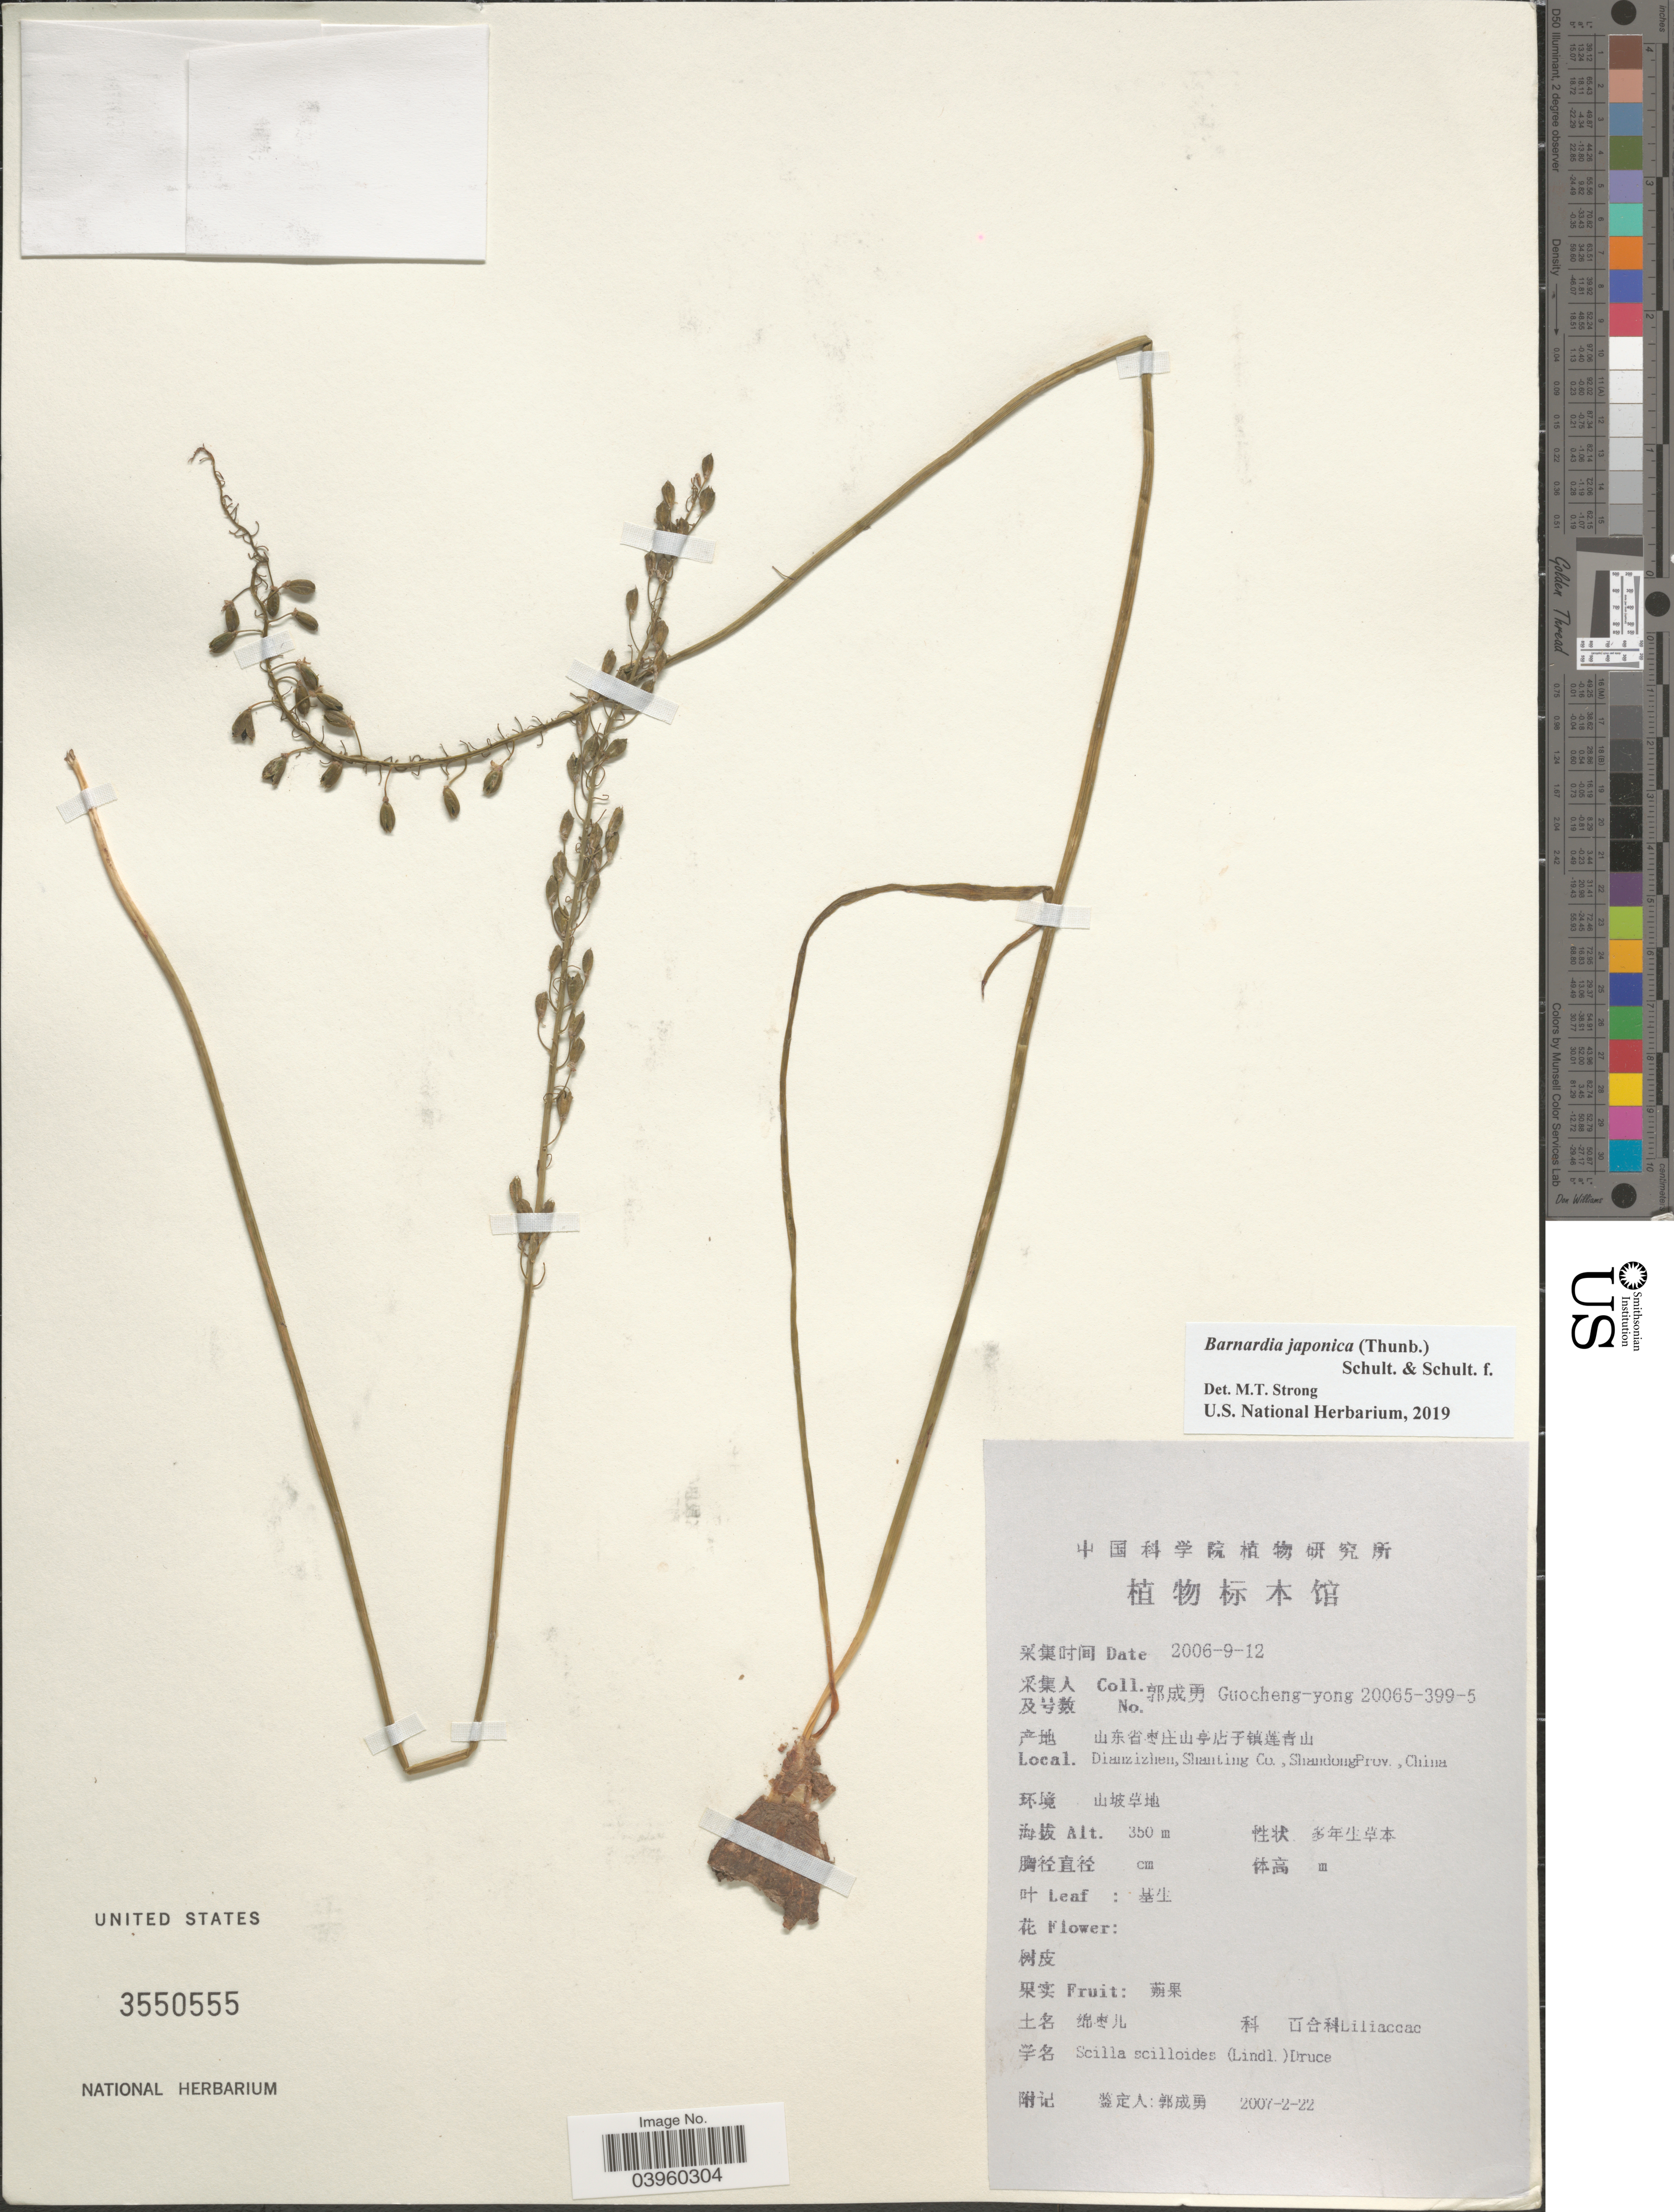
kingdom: Plantae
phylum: Tracheophyta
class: Liliopsida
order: Asparagales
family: Asparagaceae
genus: Barnardia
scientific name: Barnardia japonica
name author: (Thunb.) Schult. & Schult. f.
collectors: Guo cheng-yong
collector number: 20065-399-5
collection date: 2006-09-12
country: China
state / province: Shandong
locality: Dianzizhen, Shanting Co.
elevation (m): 350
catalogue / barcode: US 3550555